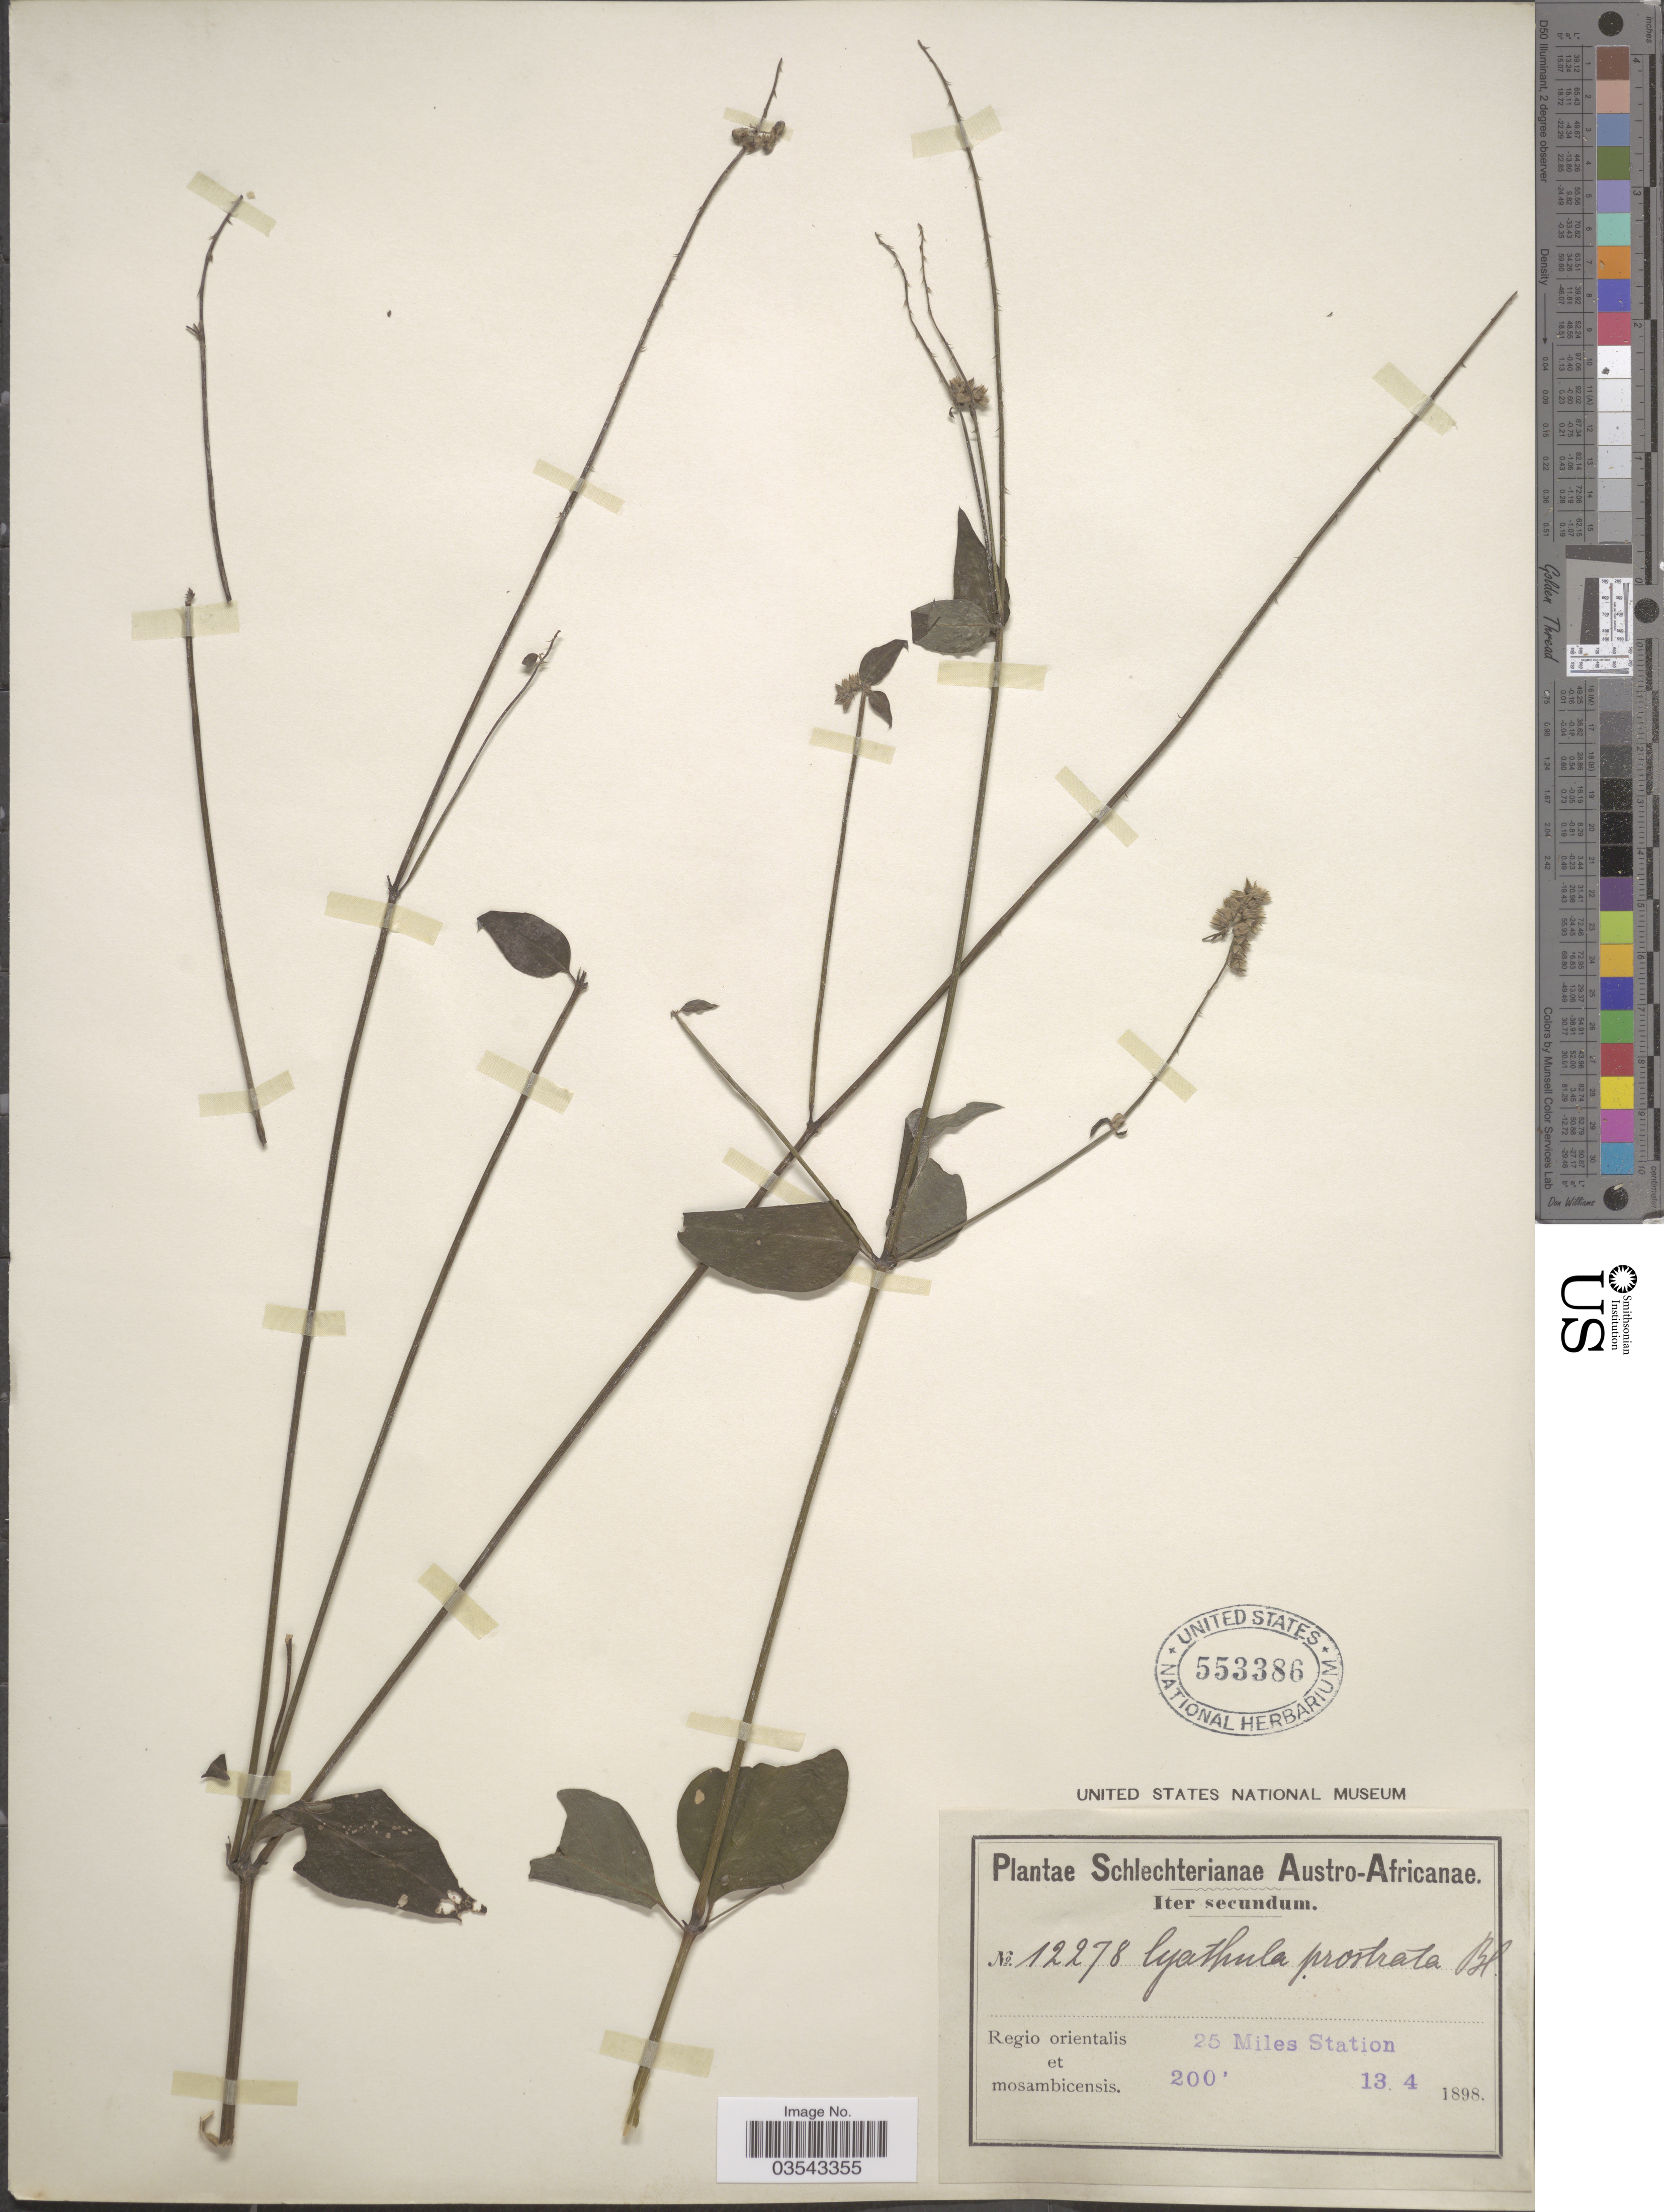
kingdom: Plantae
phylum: Tracheophyta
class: Magnoliopsida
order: Caryophyllales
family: Amaranthaceae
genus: Cyathula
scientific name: Cyathula prostrata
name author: (L.) Blume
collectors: Schlechter, --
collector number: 12278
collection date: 1898-04-13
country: Mozambique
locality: Austro-Africanae. Regio orientalis et mosambicensis. 25 Miles Station.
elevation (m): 61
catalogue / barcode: US 553386